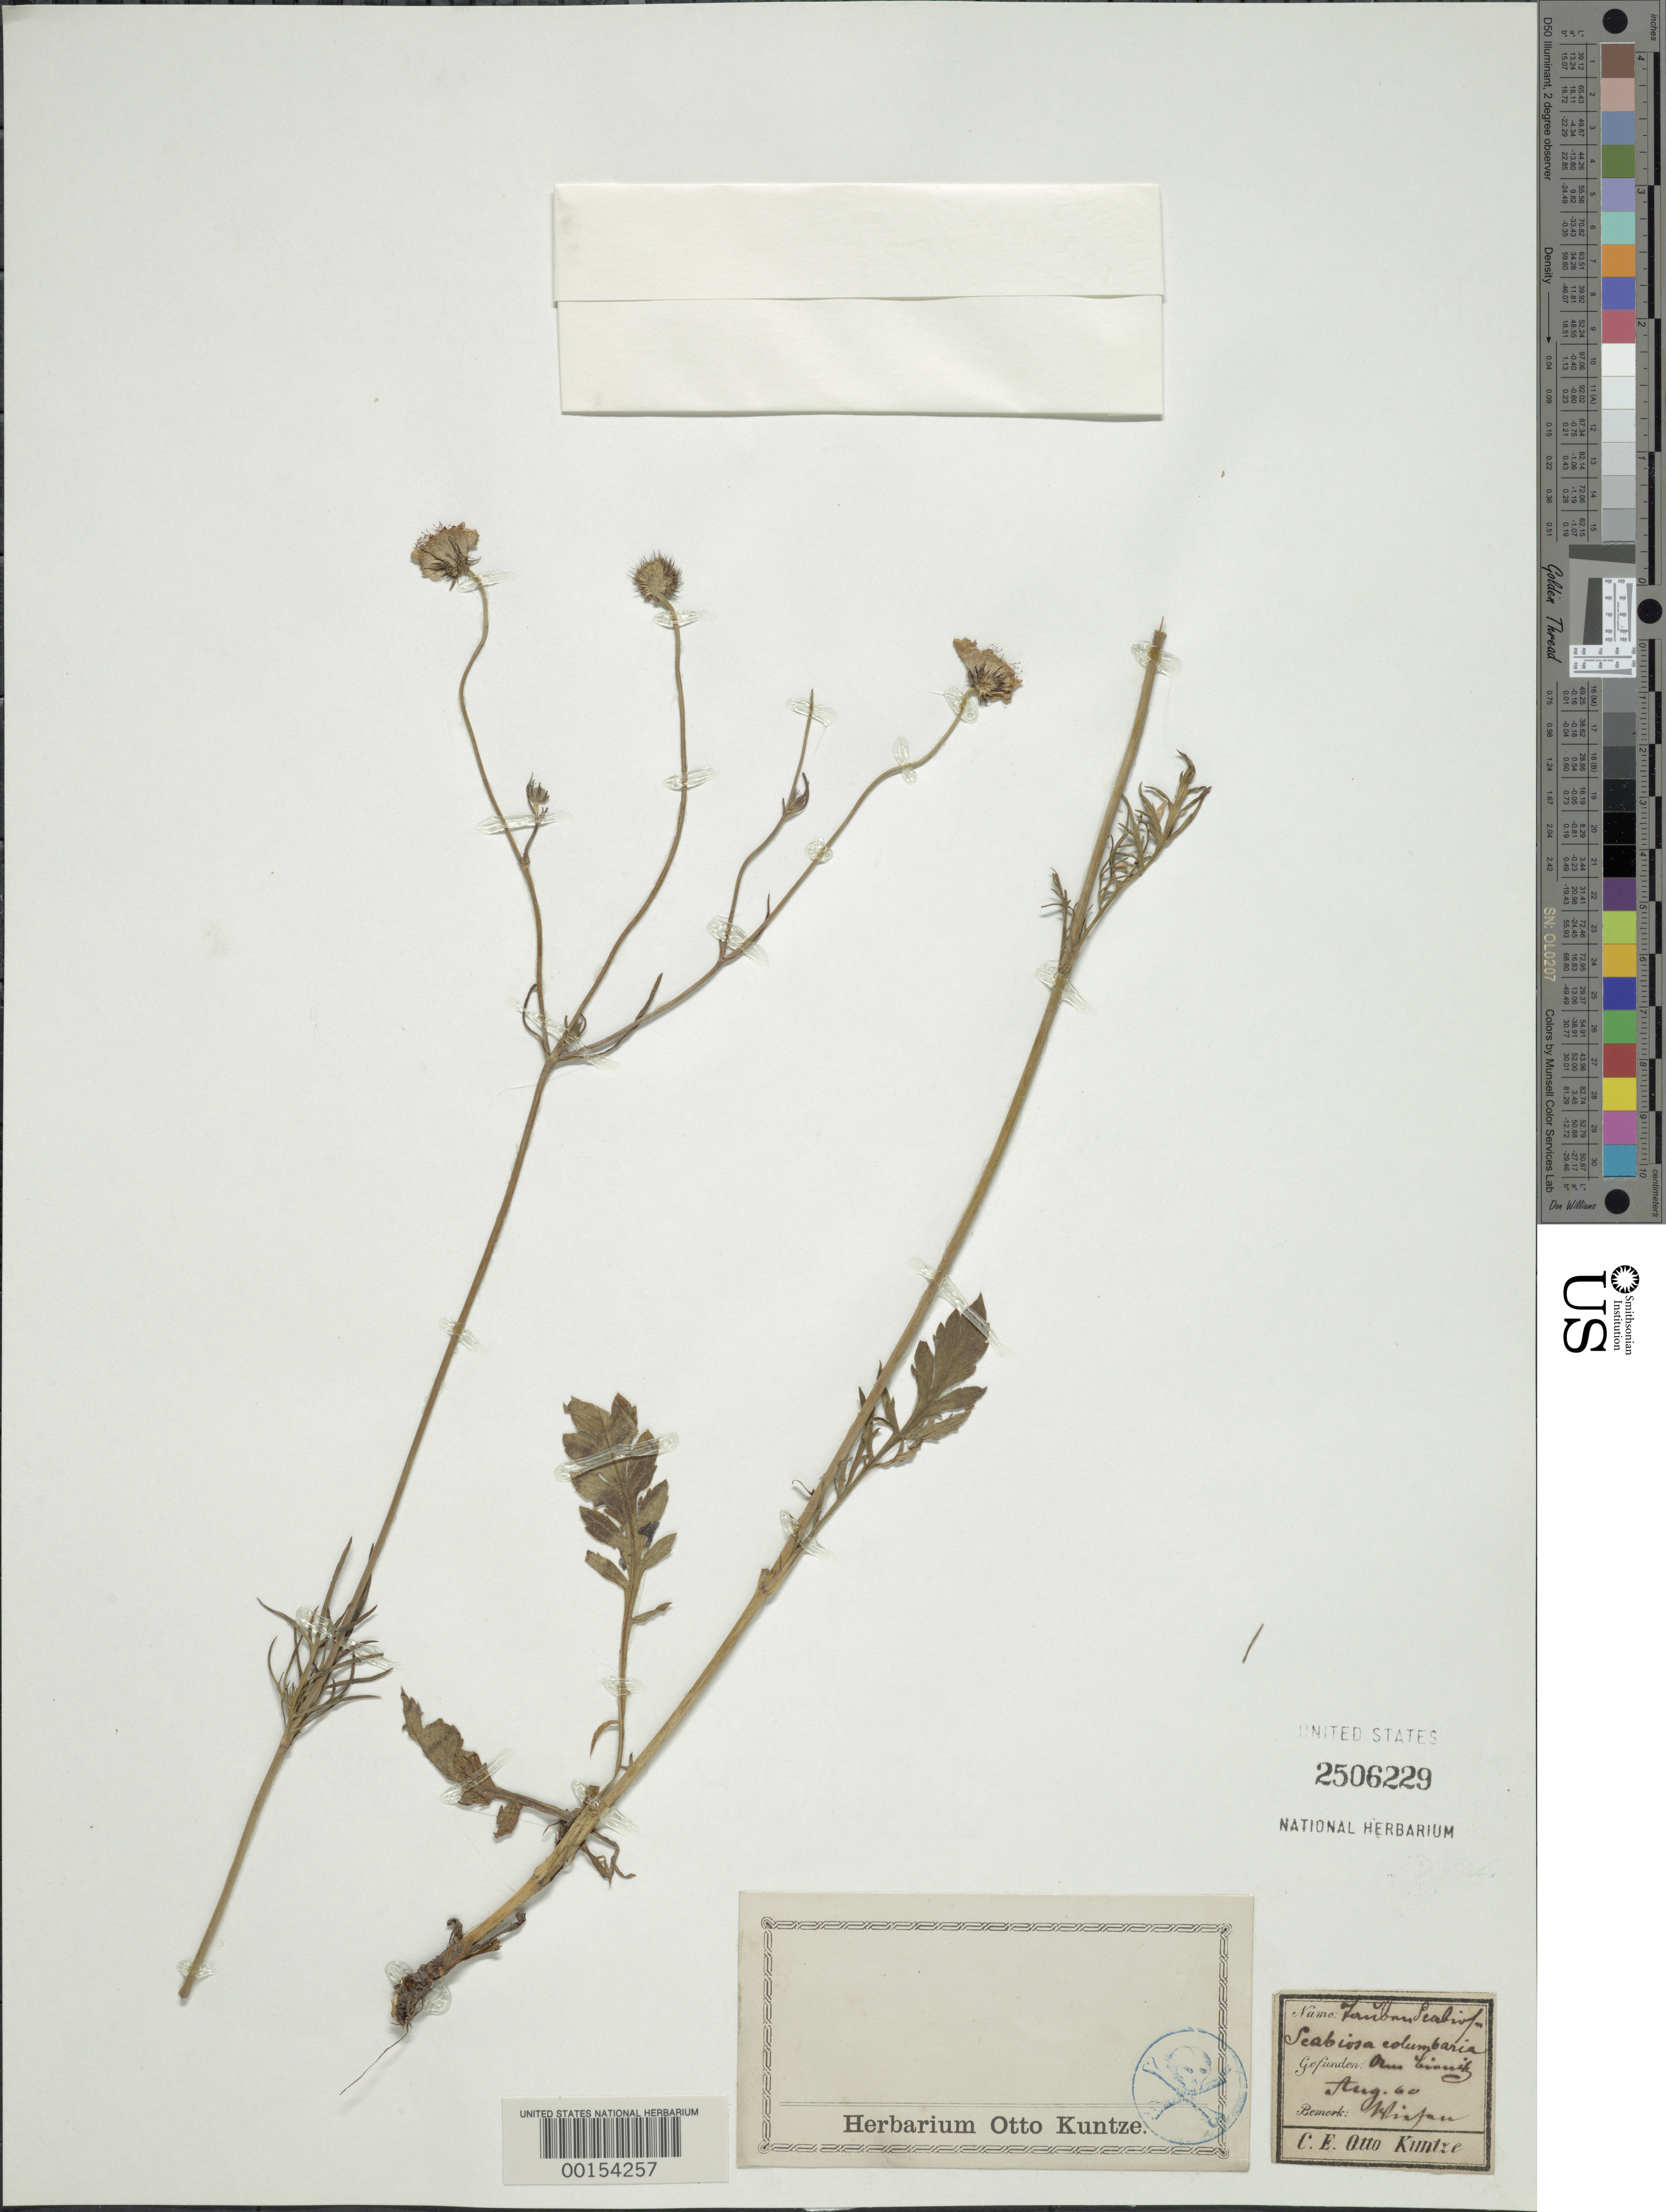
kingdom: Plantae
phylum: Tracheophyta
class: Magnoliopsida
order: Dipsacales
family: Caprifoliaceae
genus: Scabiosa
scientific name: Scabiosa columbaria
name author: L.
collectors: C.E.O. Kuntze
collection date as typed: Aug 1960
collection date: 1960-08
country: Spain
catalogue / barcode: US 2506229